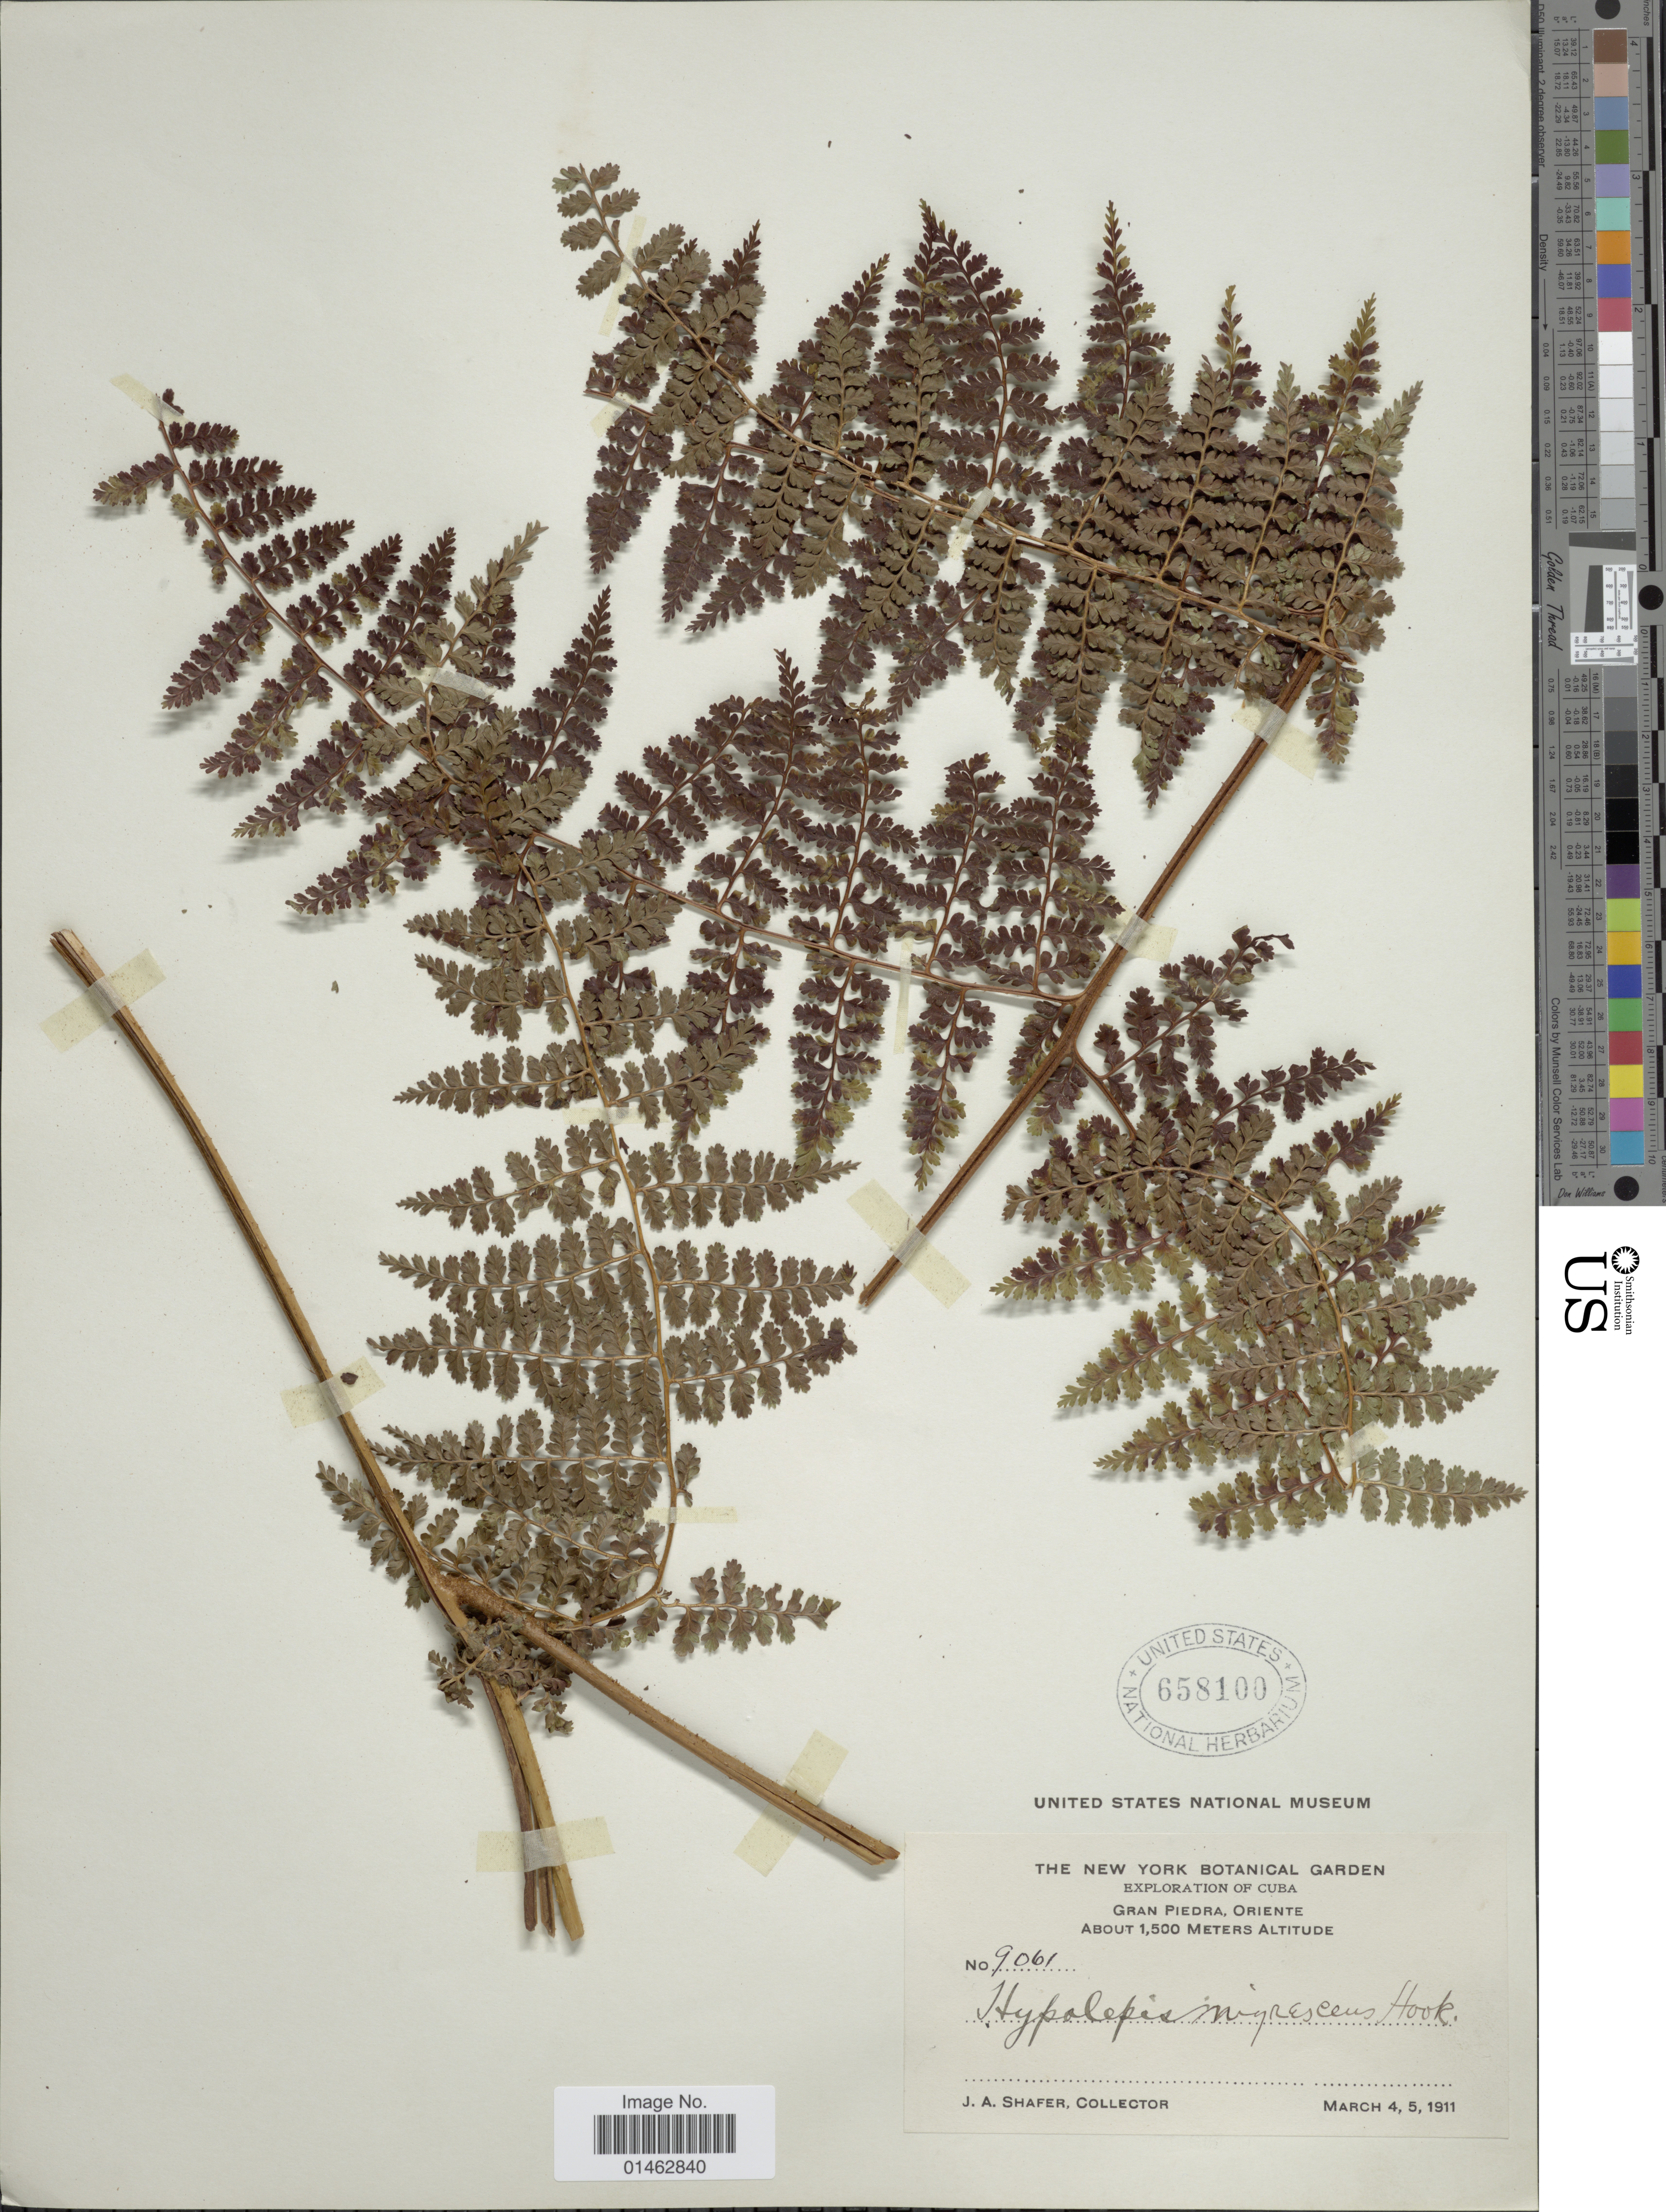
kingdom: Plantae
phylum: Tracheophyta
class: Polypodiopsida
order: Polypodiales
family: Dennstaedtiaceae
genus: Hypolepis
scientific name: Hypolepis nigrescens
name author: Hook.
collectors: J. A. Shafer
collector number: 9061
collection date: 1911-03-04/1911-03-05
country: Cuba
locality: Gran Piedra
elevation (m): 1500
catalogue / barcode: US 658100